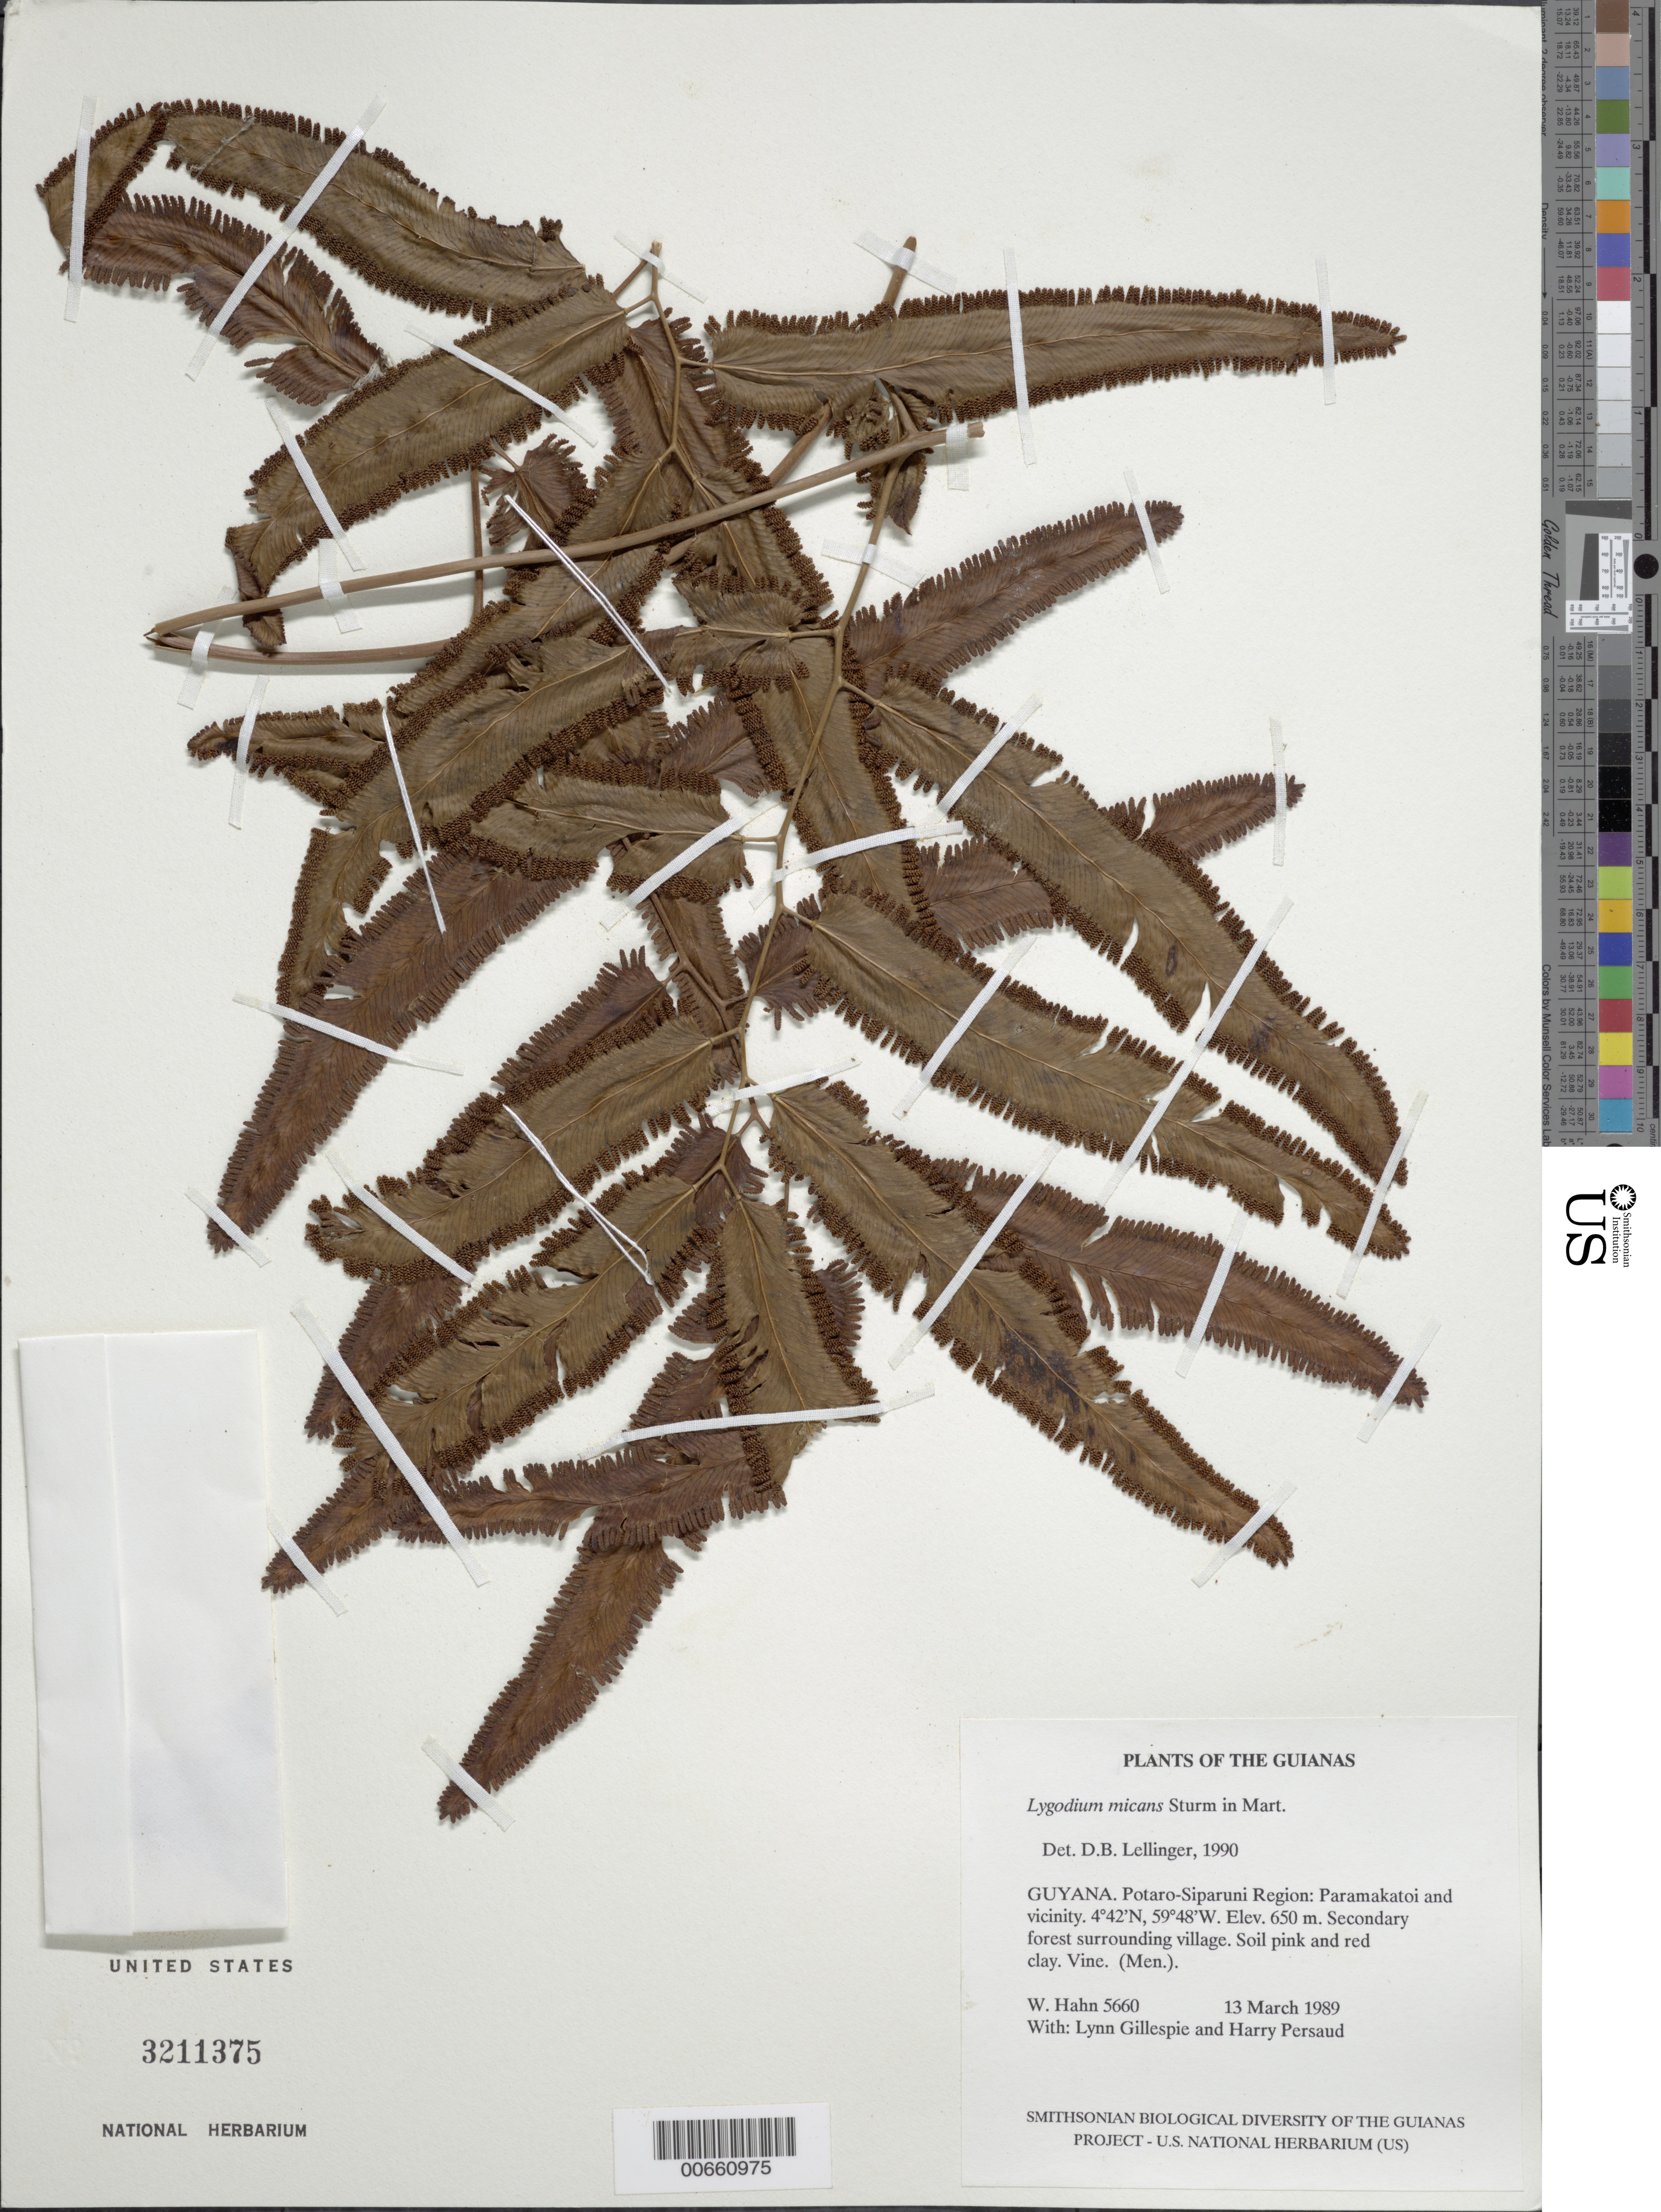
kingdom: Plantae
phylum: Tracheophyta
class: Polypodiopsida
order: Schizaeales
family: Lygodiaceae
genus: Lygodium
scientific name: Lygodium volubile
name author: Sw.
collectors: W. Hahn, L. J. Gillespie & H. Persaud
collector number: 5660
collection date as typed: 13 March 1989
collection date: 1989-03-13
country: Guyana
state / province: Potaro-Siparuni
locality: Paramakatoi and vicinity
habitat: Secondary forest surrounding village. Soil pink and red clay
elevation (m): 650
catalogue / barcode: US 3211375